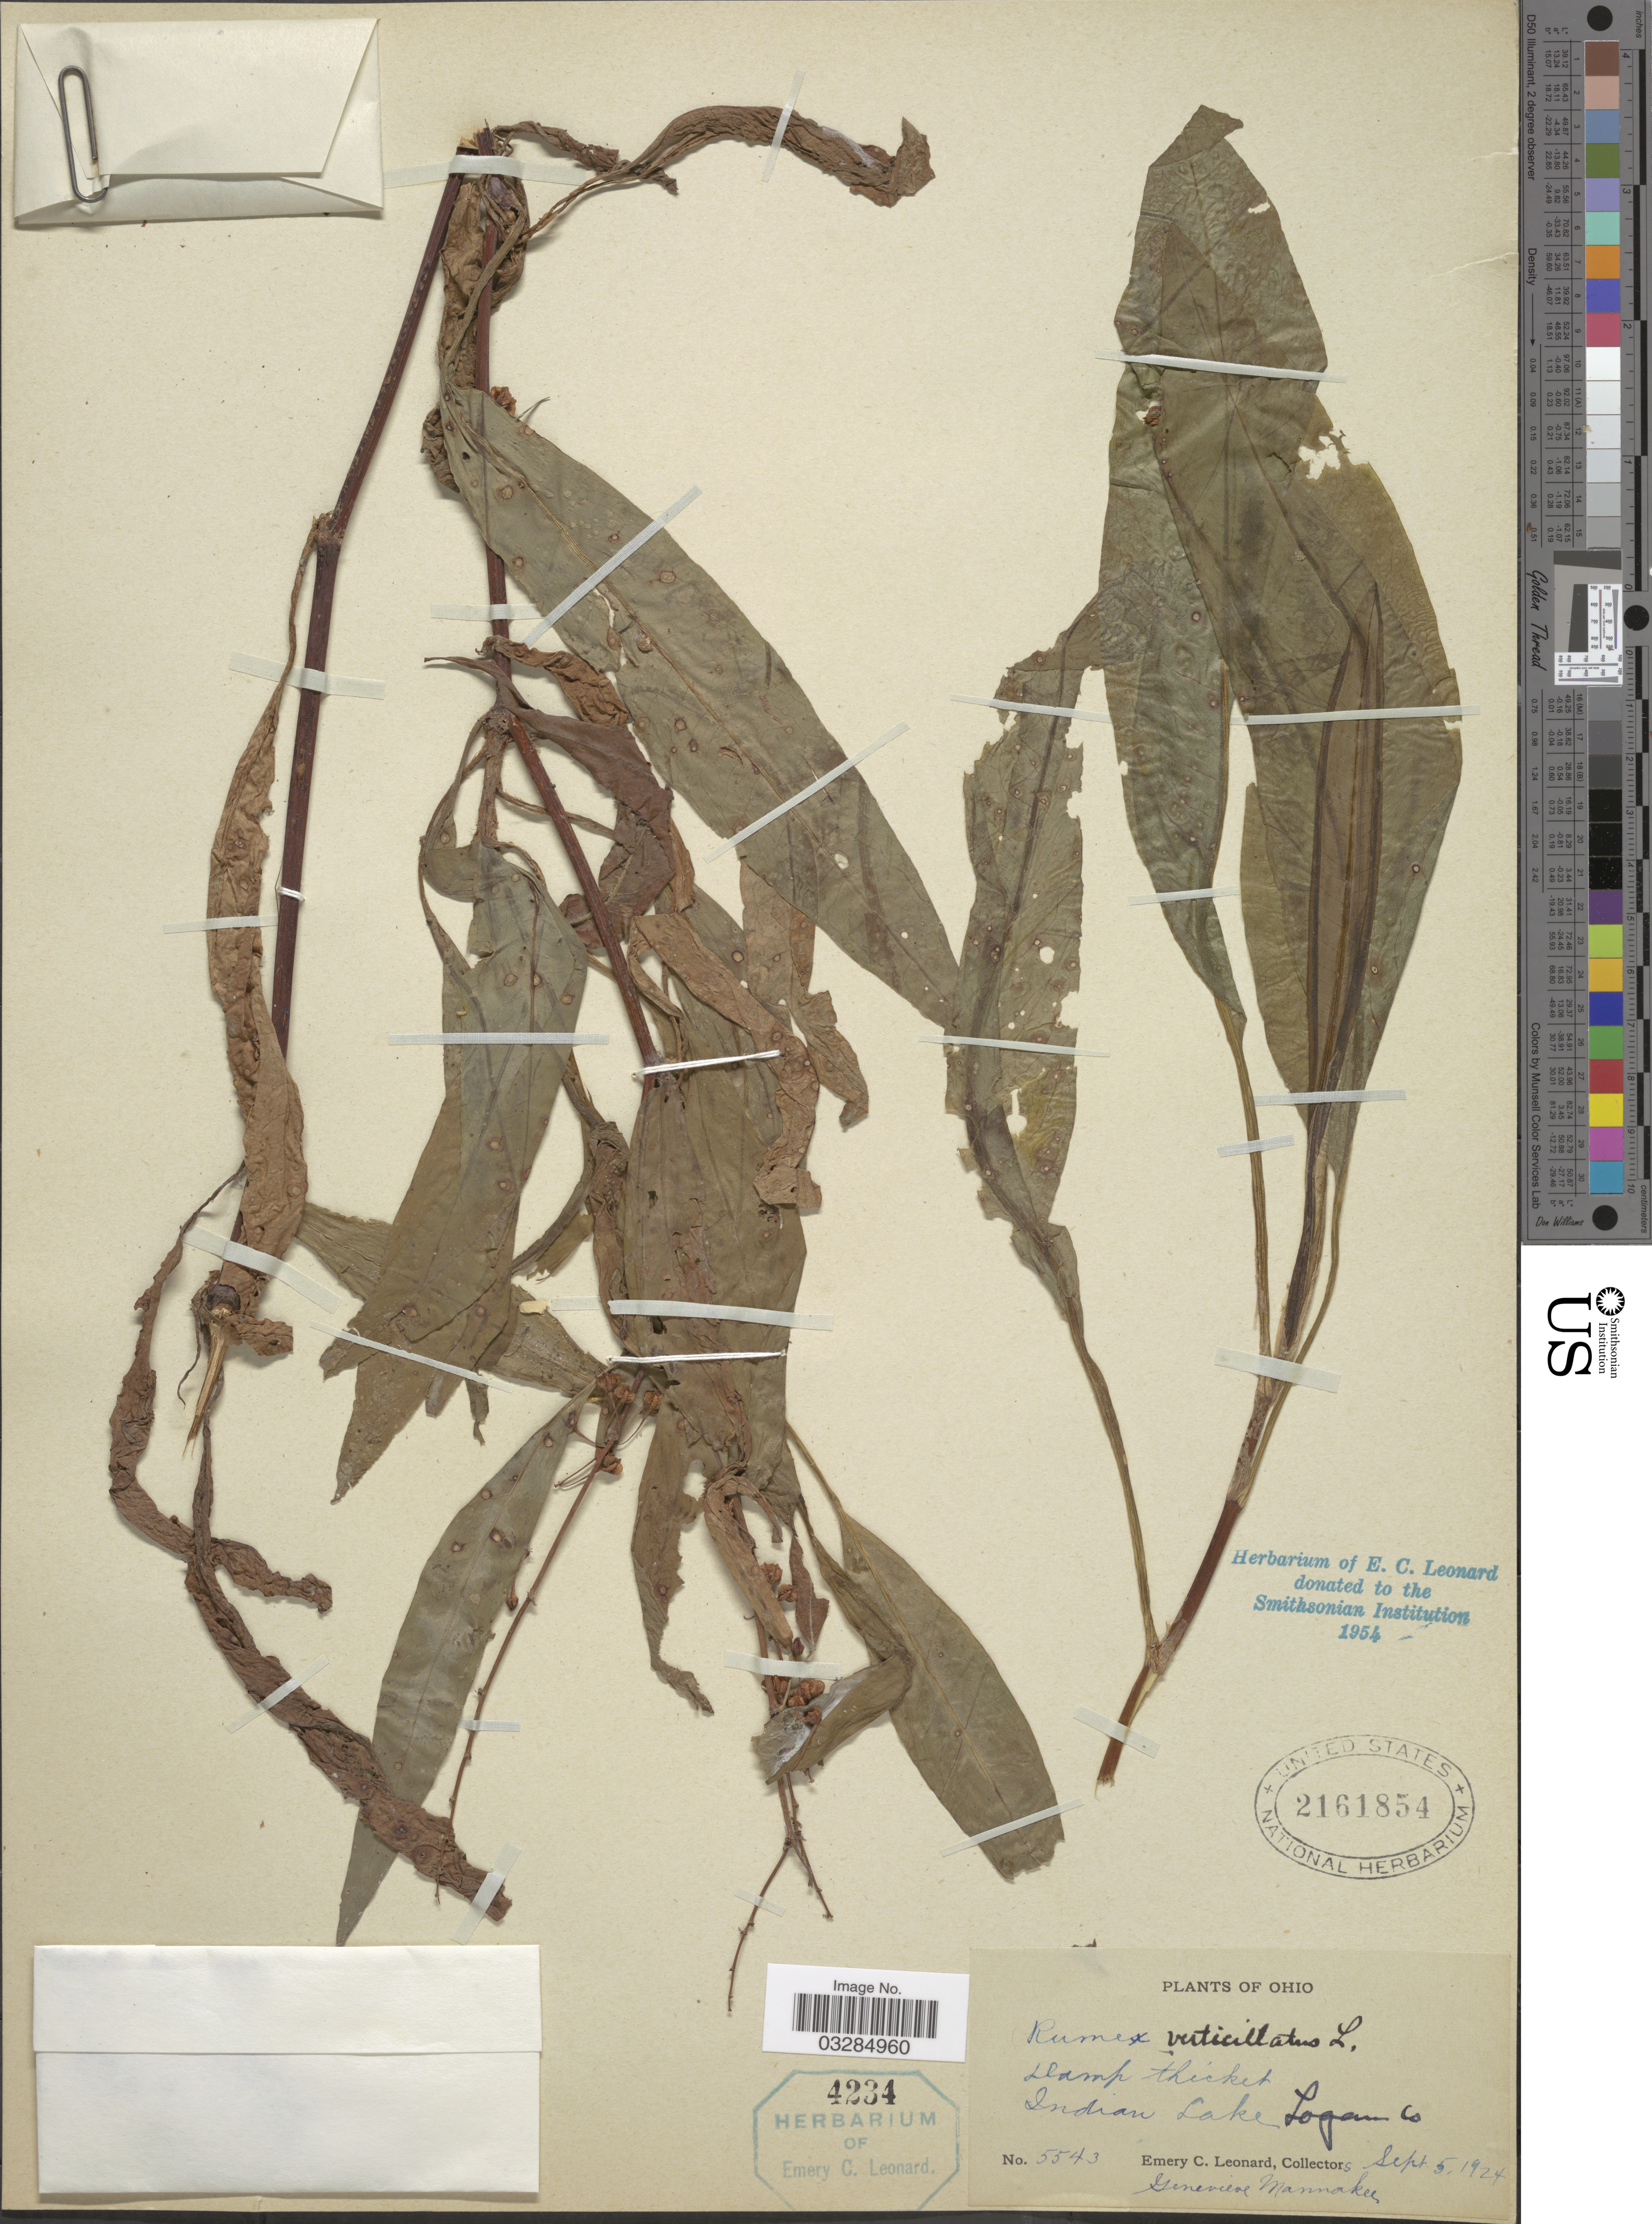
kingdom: Plantae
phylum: Tracheophyta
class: Magnoliopsida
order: Caryophyllales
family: Polygonaceae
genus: Rumex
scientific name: Rumex verticillatus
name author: L.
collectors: E. C. Leonard & G. Mannakee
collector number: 5543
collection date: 1924-09-05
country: United States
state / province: Ohio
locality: Damp thicket, Indian Lake, Logan Co.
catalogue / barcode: US 2161854